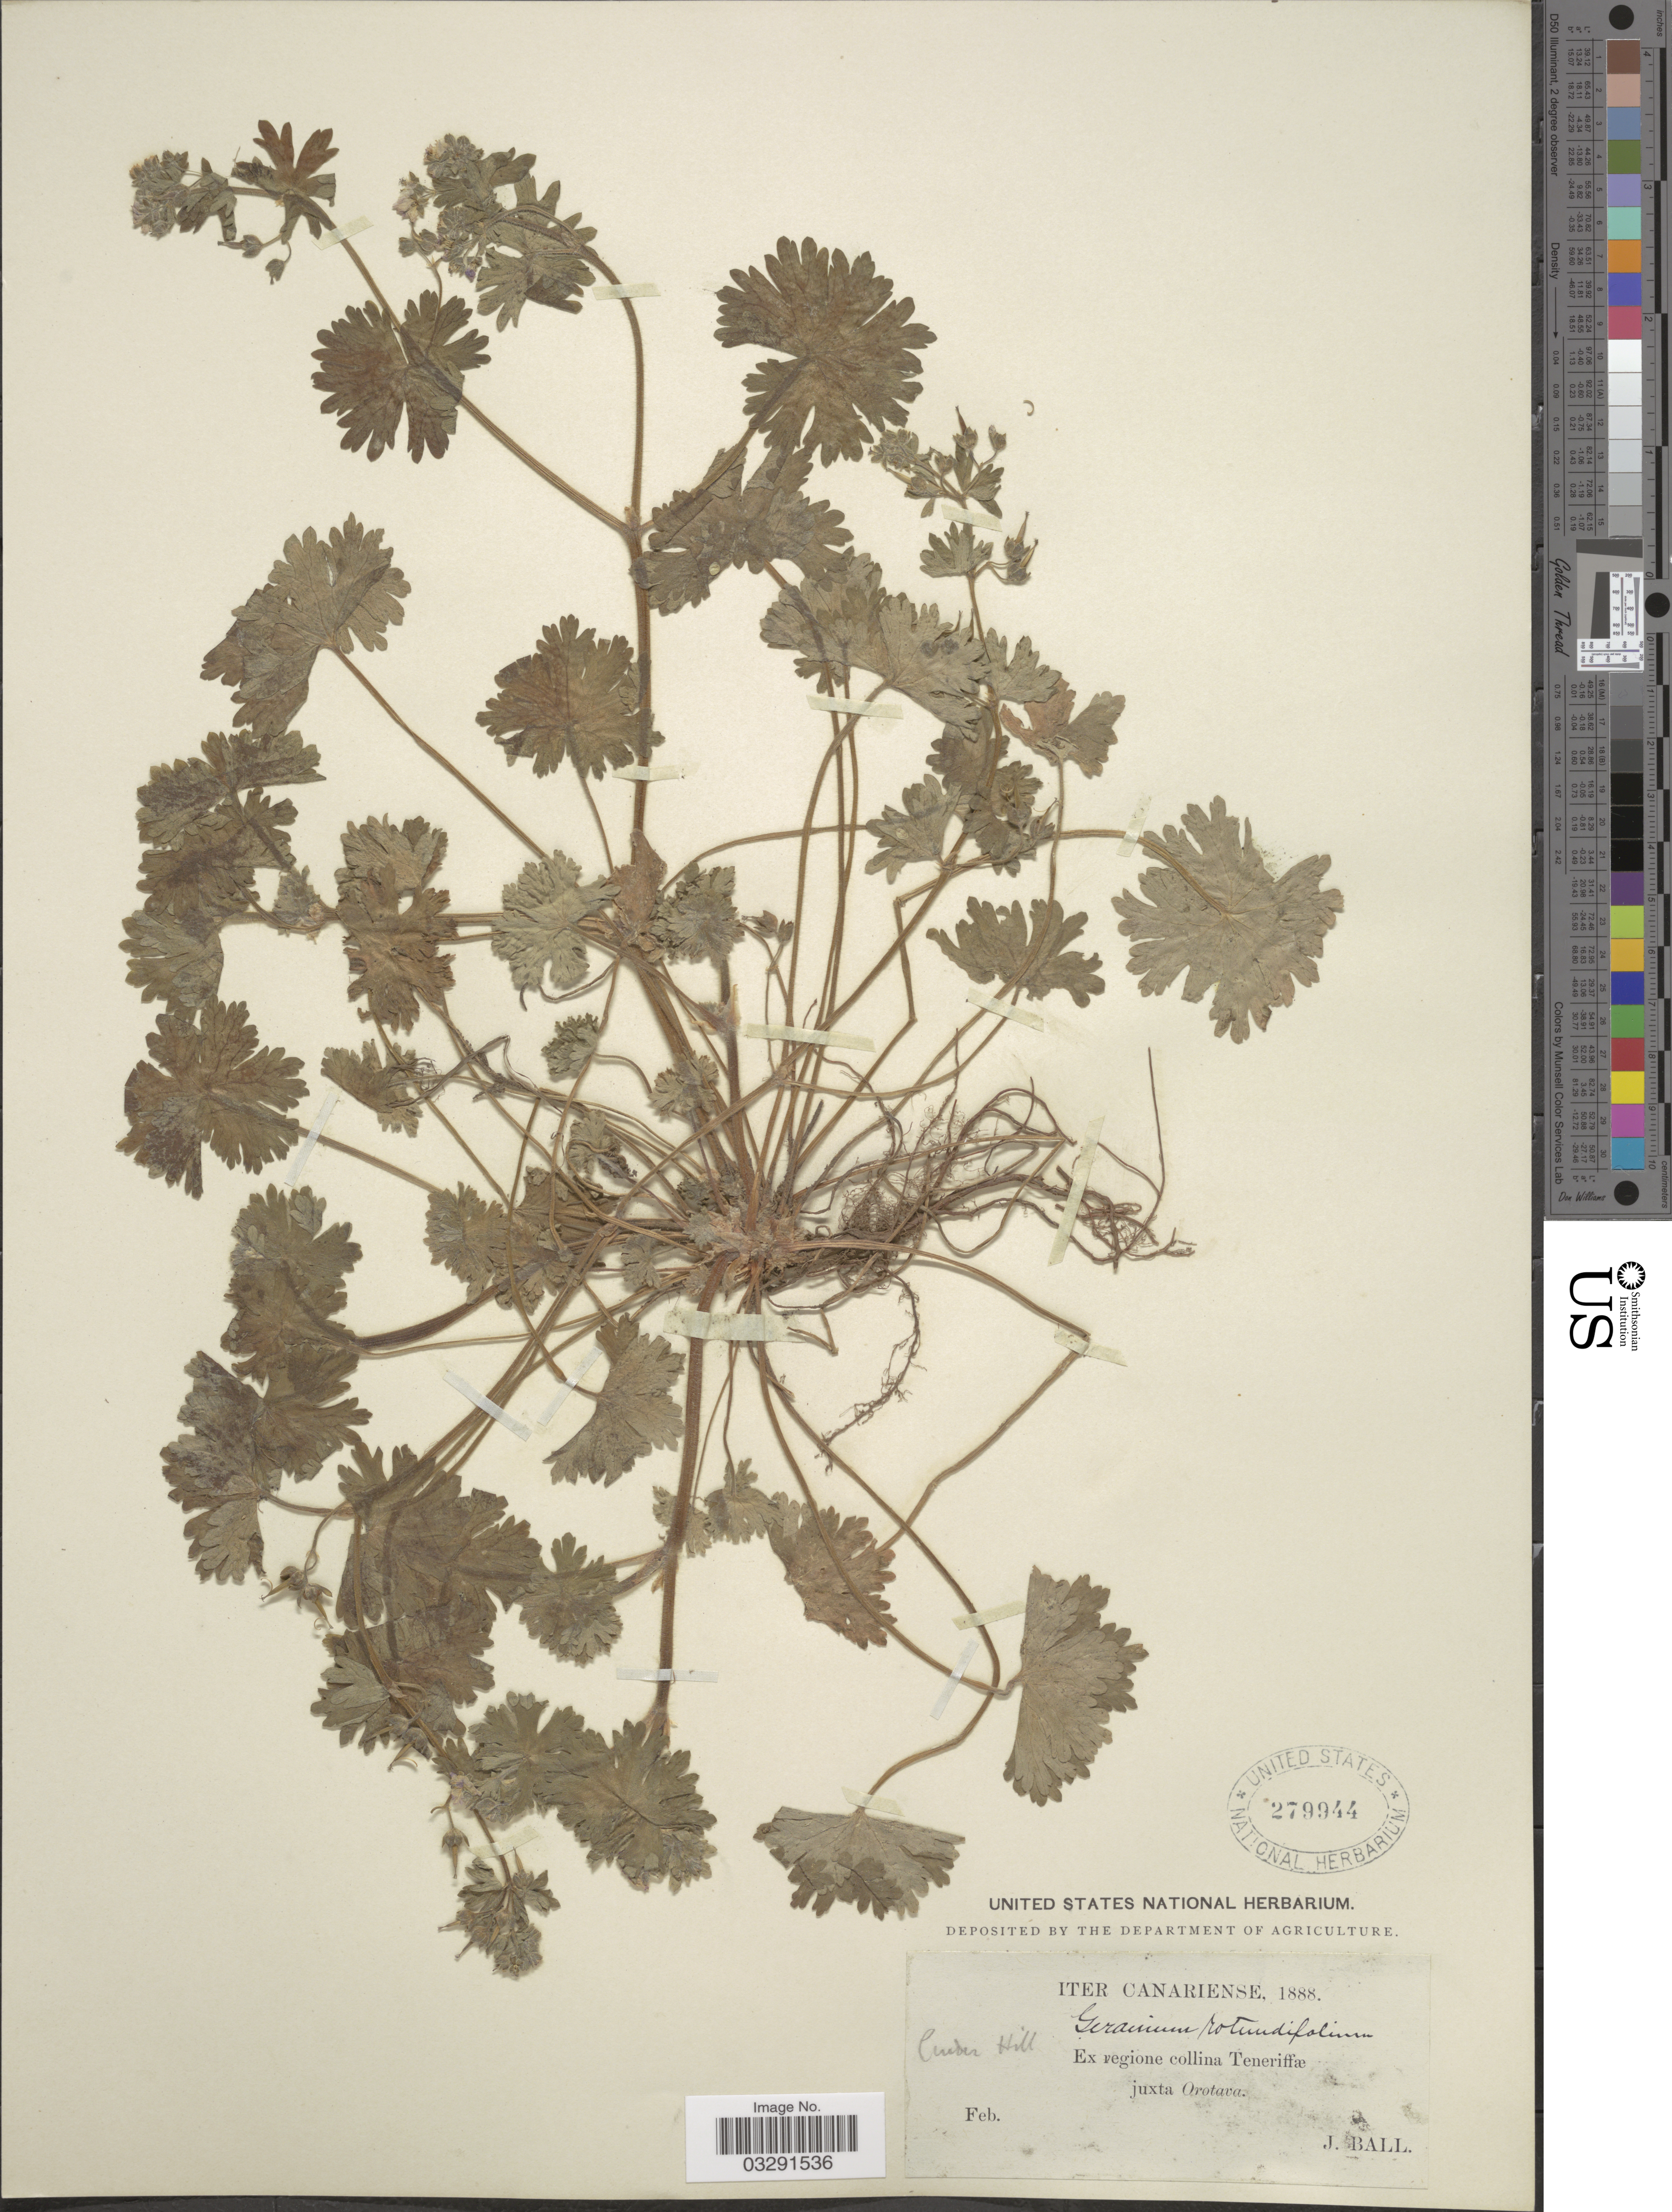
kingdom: Plantae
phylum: Tracheophyta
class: Magnoliopsida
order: Geraniales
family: Geraniaceae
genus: Geranium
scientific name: Geranium rotundifolium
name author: L.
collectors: J. Ball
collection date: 1888-02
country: Spain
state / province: Canarias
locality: Ex regione collina Teneriffe juxta Orotava.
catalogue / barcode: US 279944